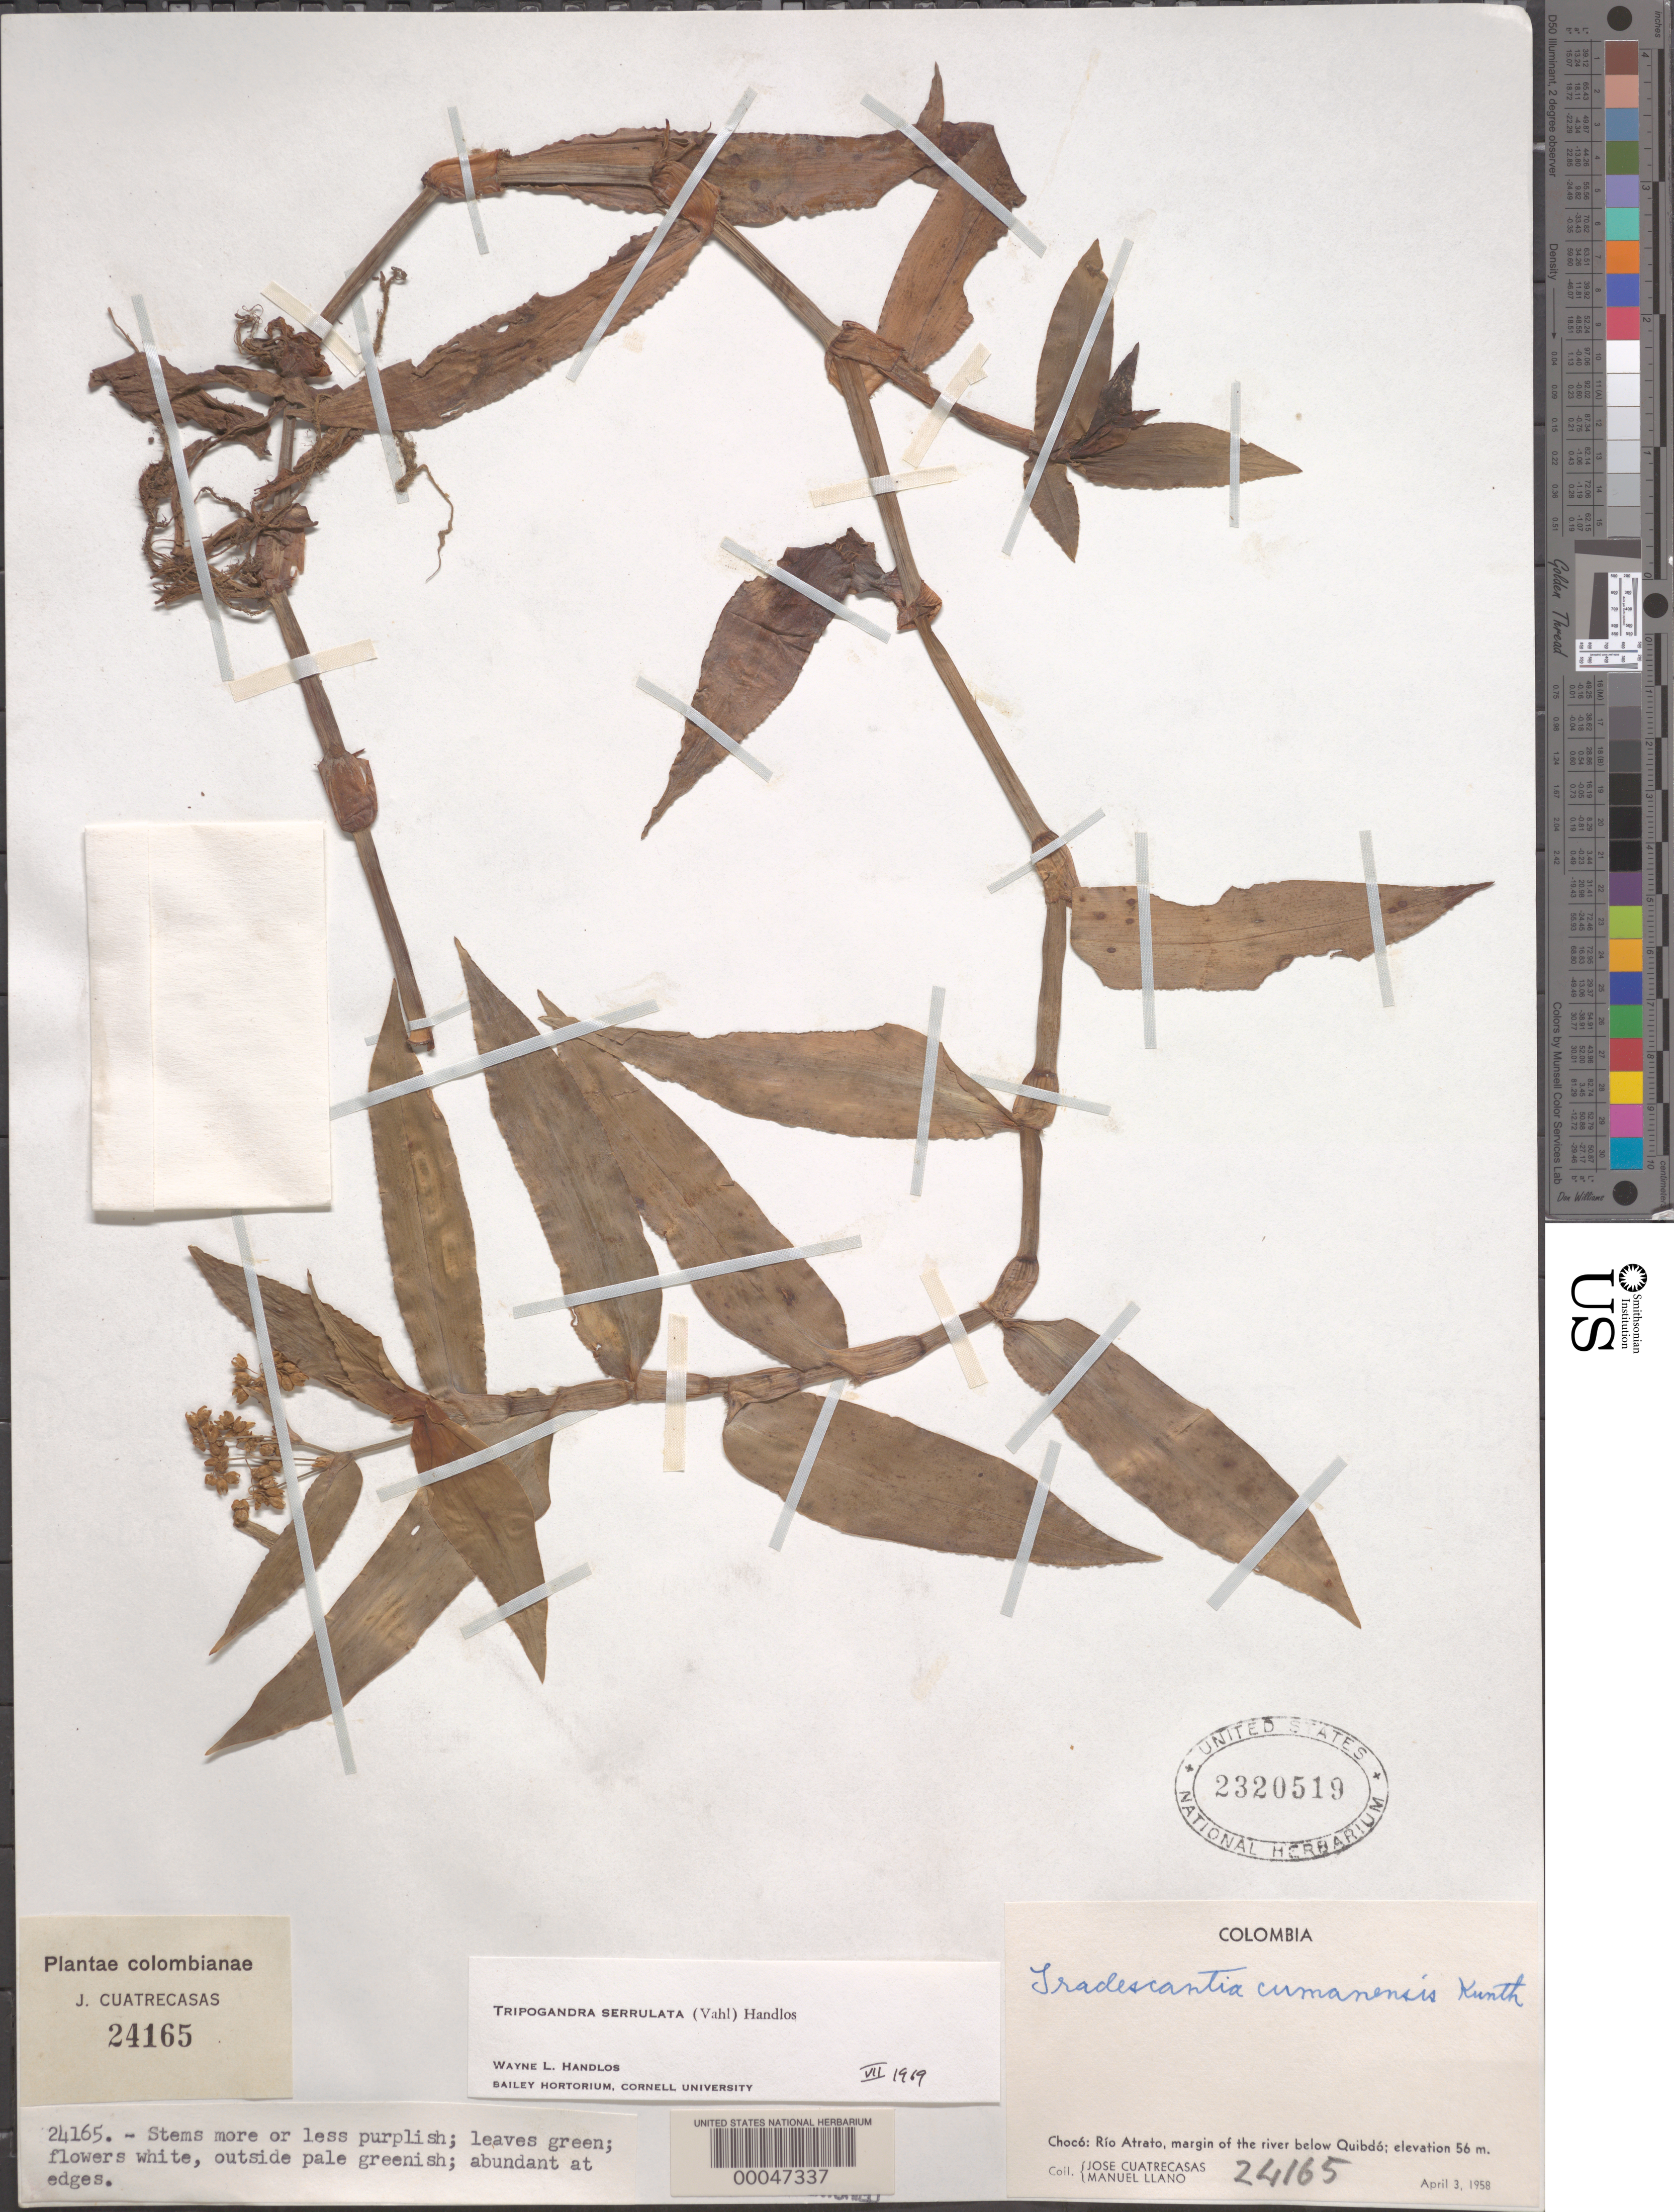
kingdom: Plantae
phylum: Tracheophyta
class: Liliopsida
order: Commelinales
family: Commelinaceae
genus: Tripogandra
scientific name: Tripogandra serrulata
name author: (Vahl) Handlos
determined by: Handlos, W. L.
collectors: J. Cuatrecasas & M. Llano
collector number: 24165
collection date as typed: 03 Apr 1958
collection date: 1958-04-03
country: Colombia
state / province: Chocó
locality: Rio Atrato, below Quibdo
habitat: Riverbank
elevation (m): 56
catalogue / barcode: US 2320519